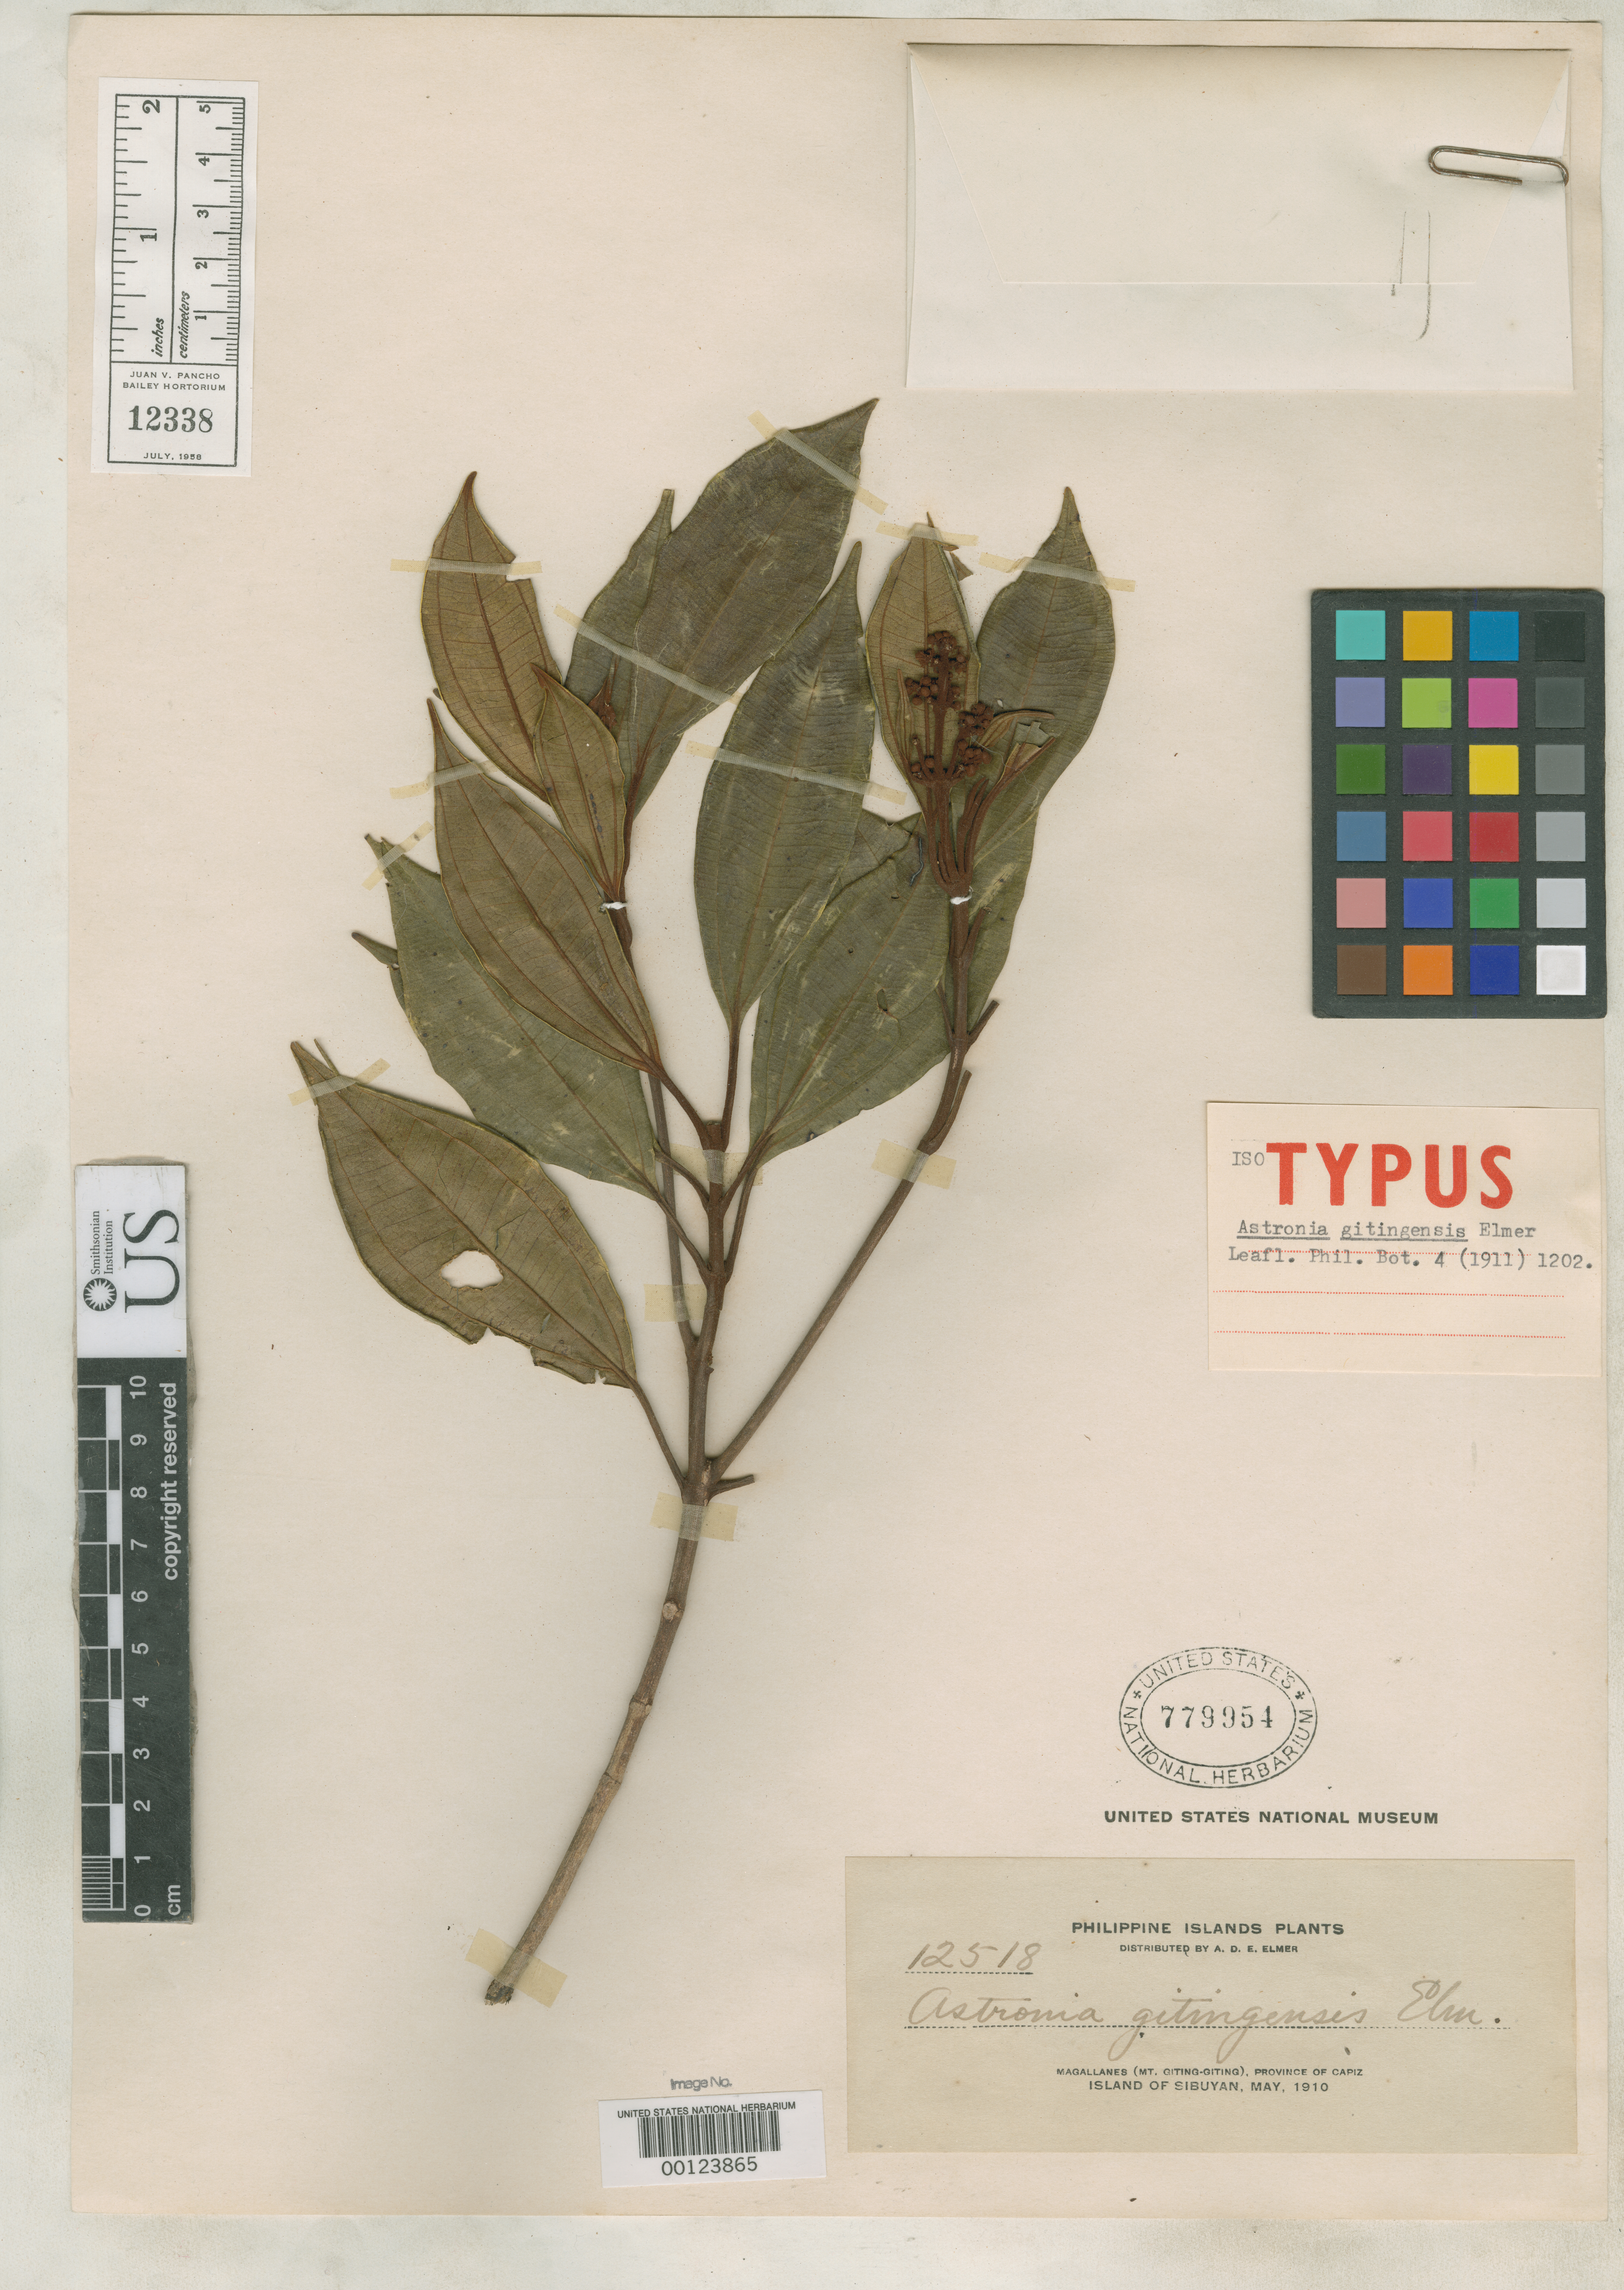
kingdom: Plantae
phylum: Tracheophyta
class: Magnoliopsida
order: Myrtales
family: Melastomataceae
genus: Astronia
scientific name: Astronia gitingensis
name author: Elmer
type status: Isotype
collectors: A. D. E. Elmer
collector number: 12518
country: Philippines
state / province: Mimaropa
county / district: Romblon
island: Sibuyan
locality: Magallanes, Mt. Gitang-Gitang.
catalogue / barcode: US 779954